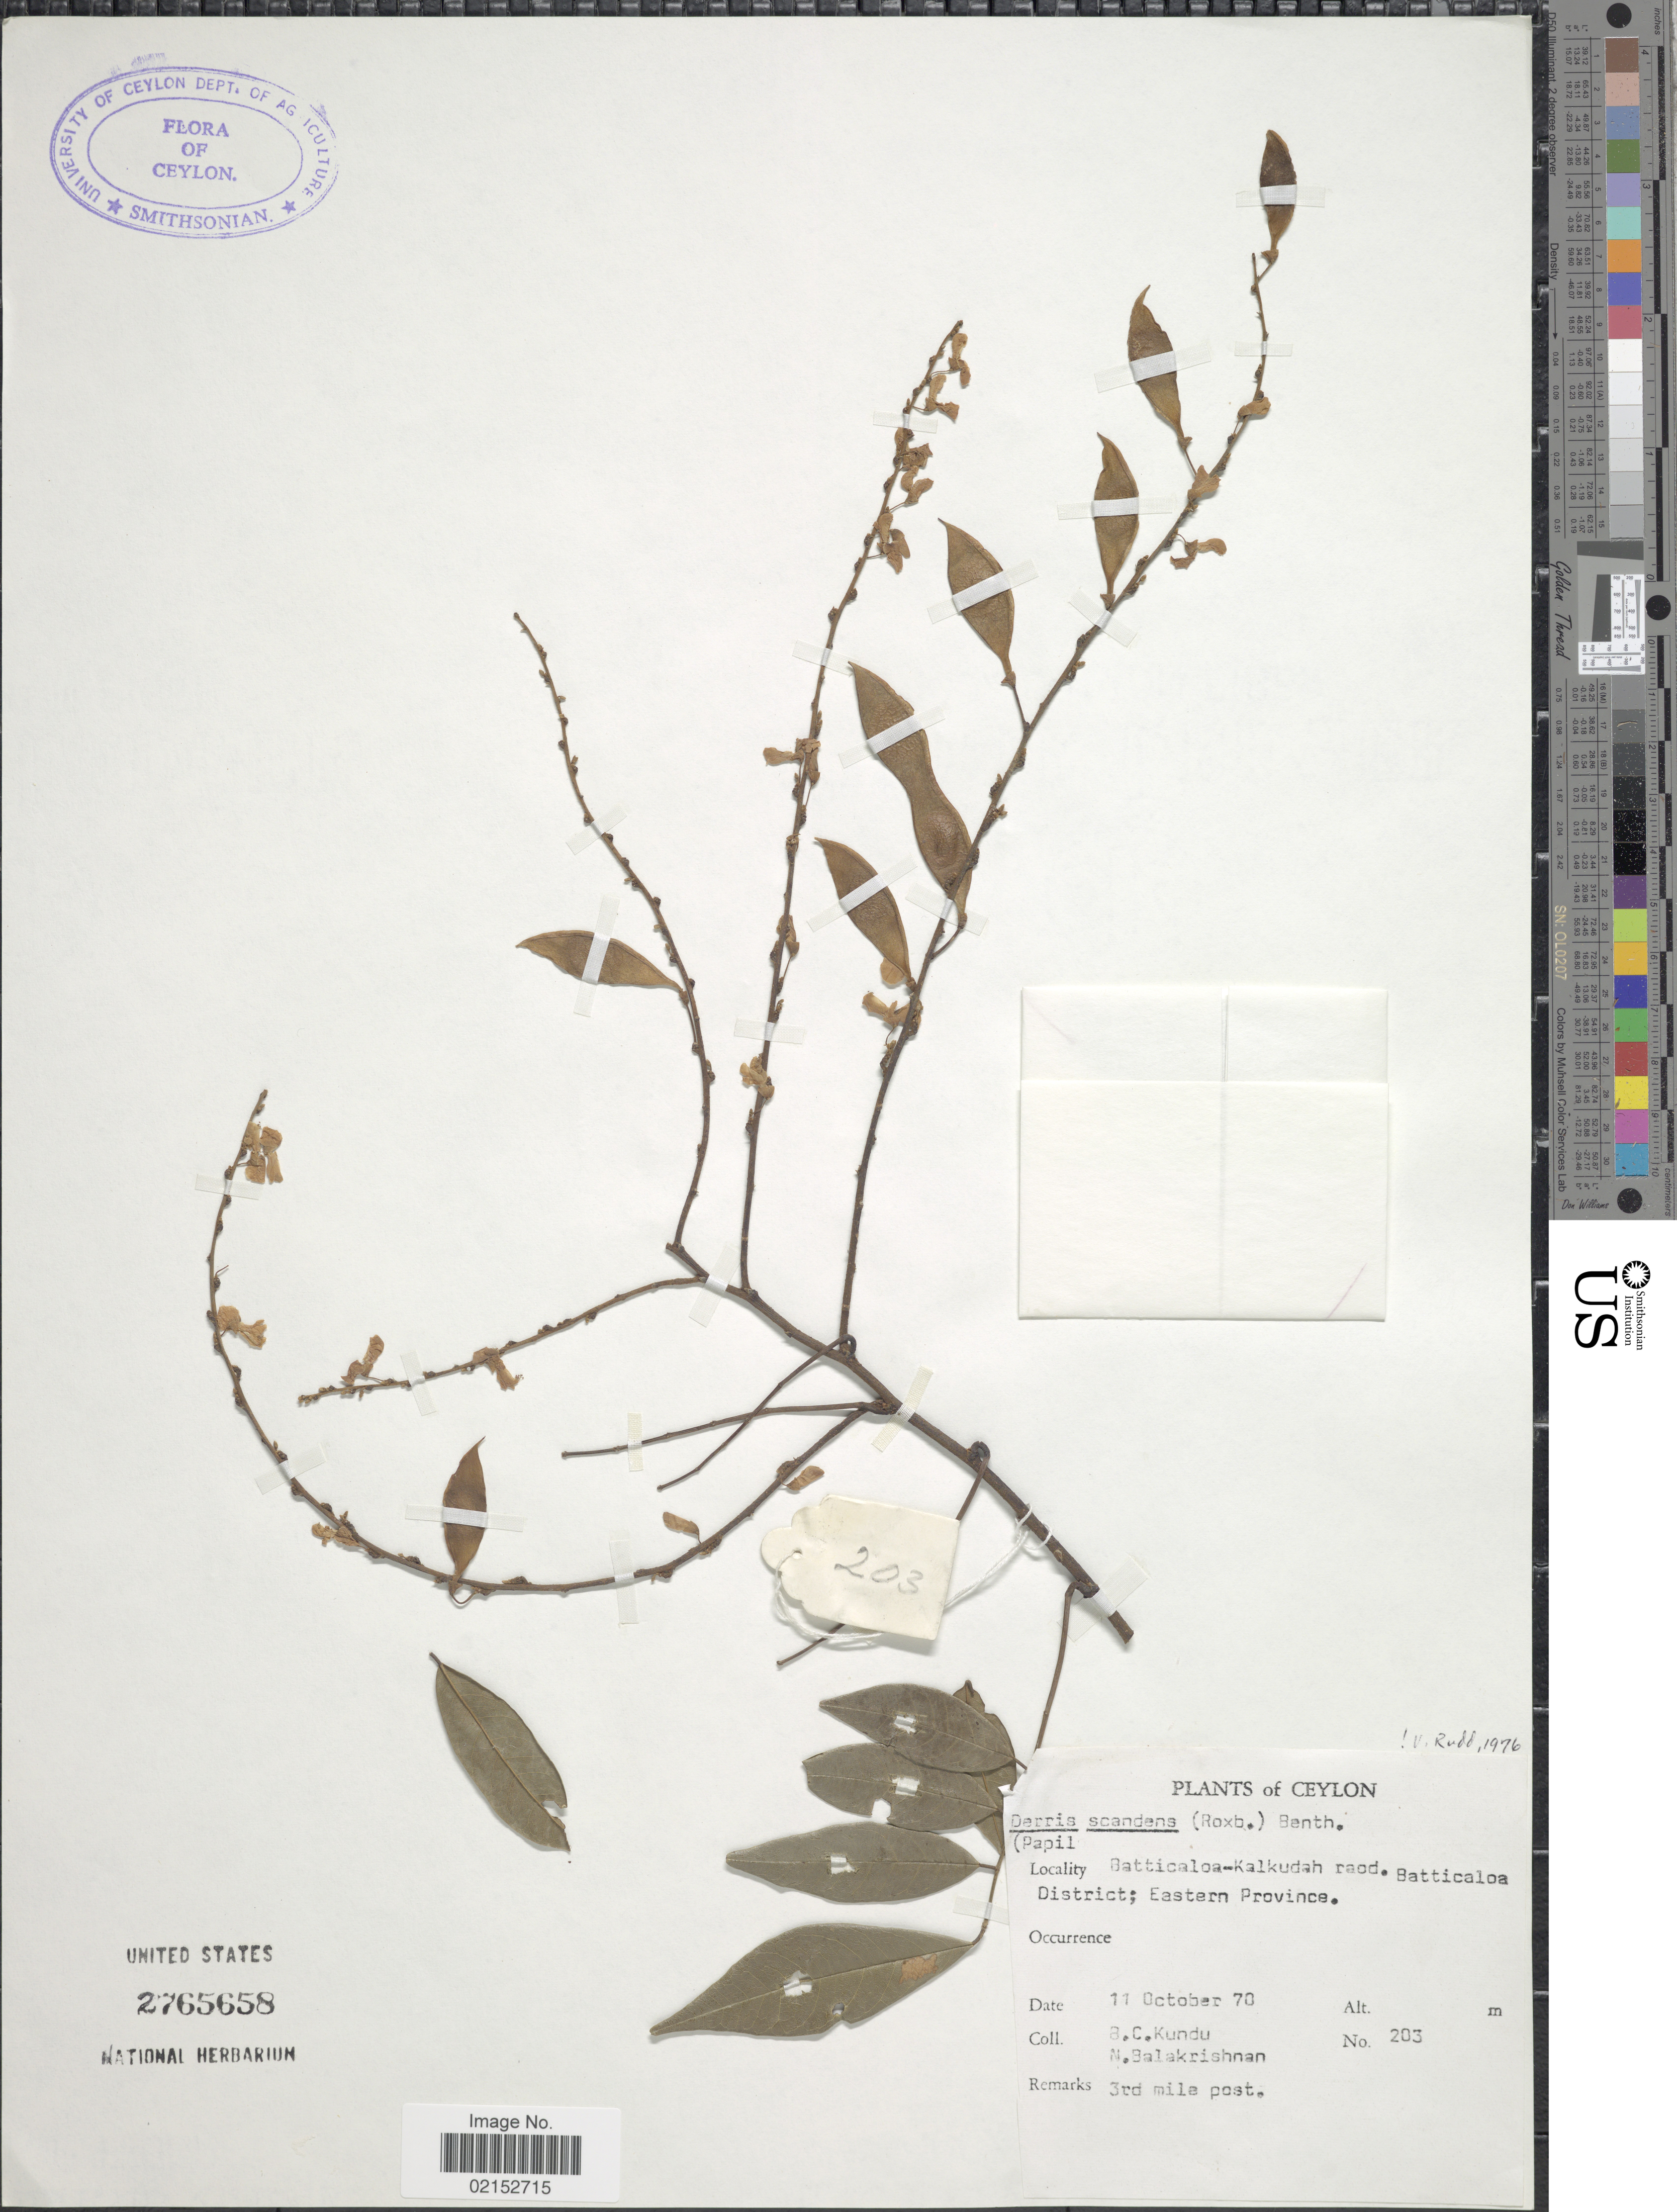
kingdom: Plantae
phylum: Tracheophyta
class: Magnoliopsida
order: Fabales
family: Fabaceae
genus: Brachypterum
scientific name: Brachypterum scandens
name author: (Roxb.) Miq.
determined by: Strong, Mark T., (BOT), Smithsonian Institution - National Museum of Natural History (UNITED STATES)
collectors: B. C. Kundu & N. Balakrishnan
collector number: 203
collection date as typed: Transcribed d/m/y: 11/10/70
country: Sri Lanka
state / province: Eastern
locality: Ceylon, Batticaloa-Kalkudah road, Batticaloa District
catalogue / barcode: US 2765658